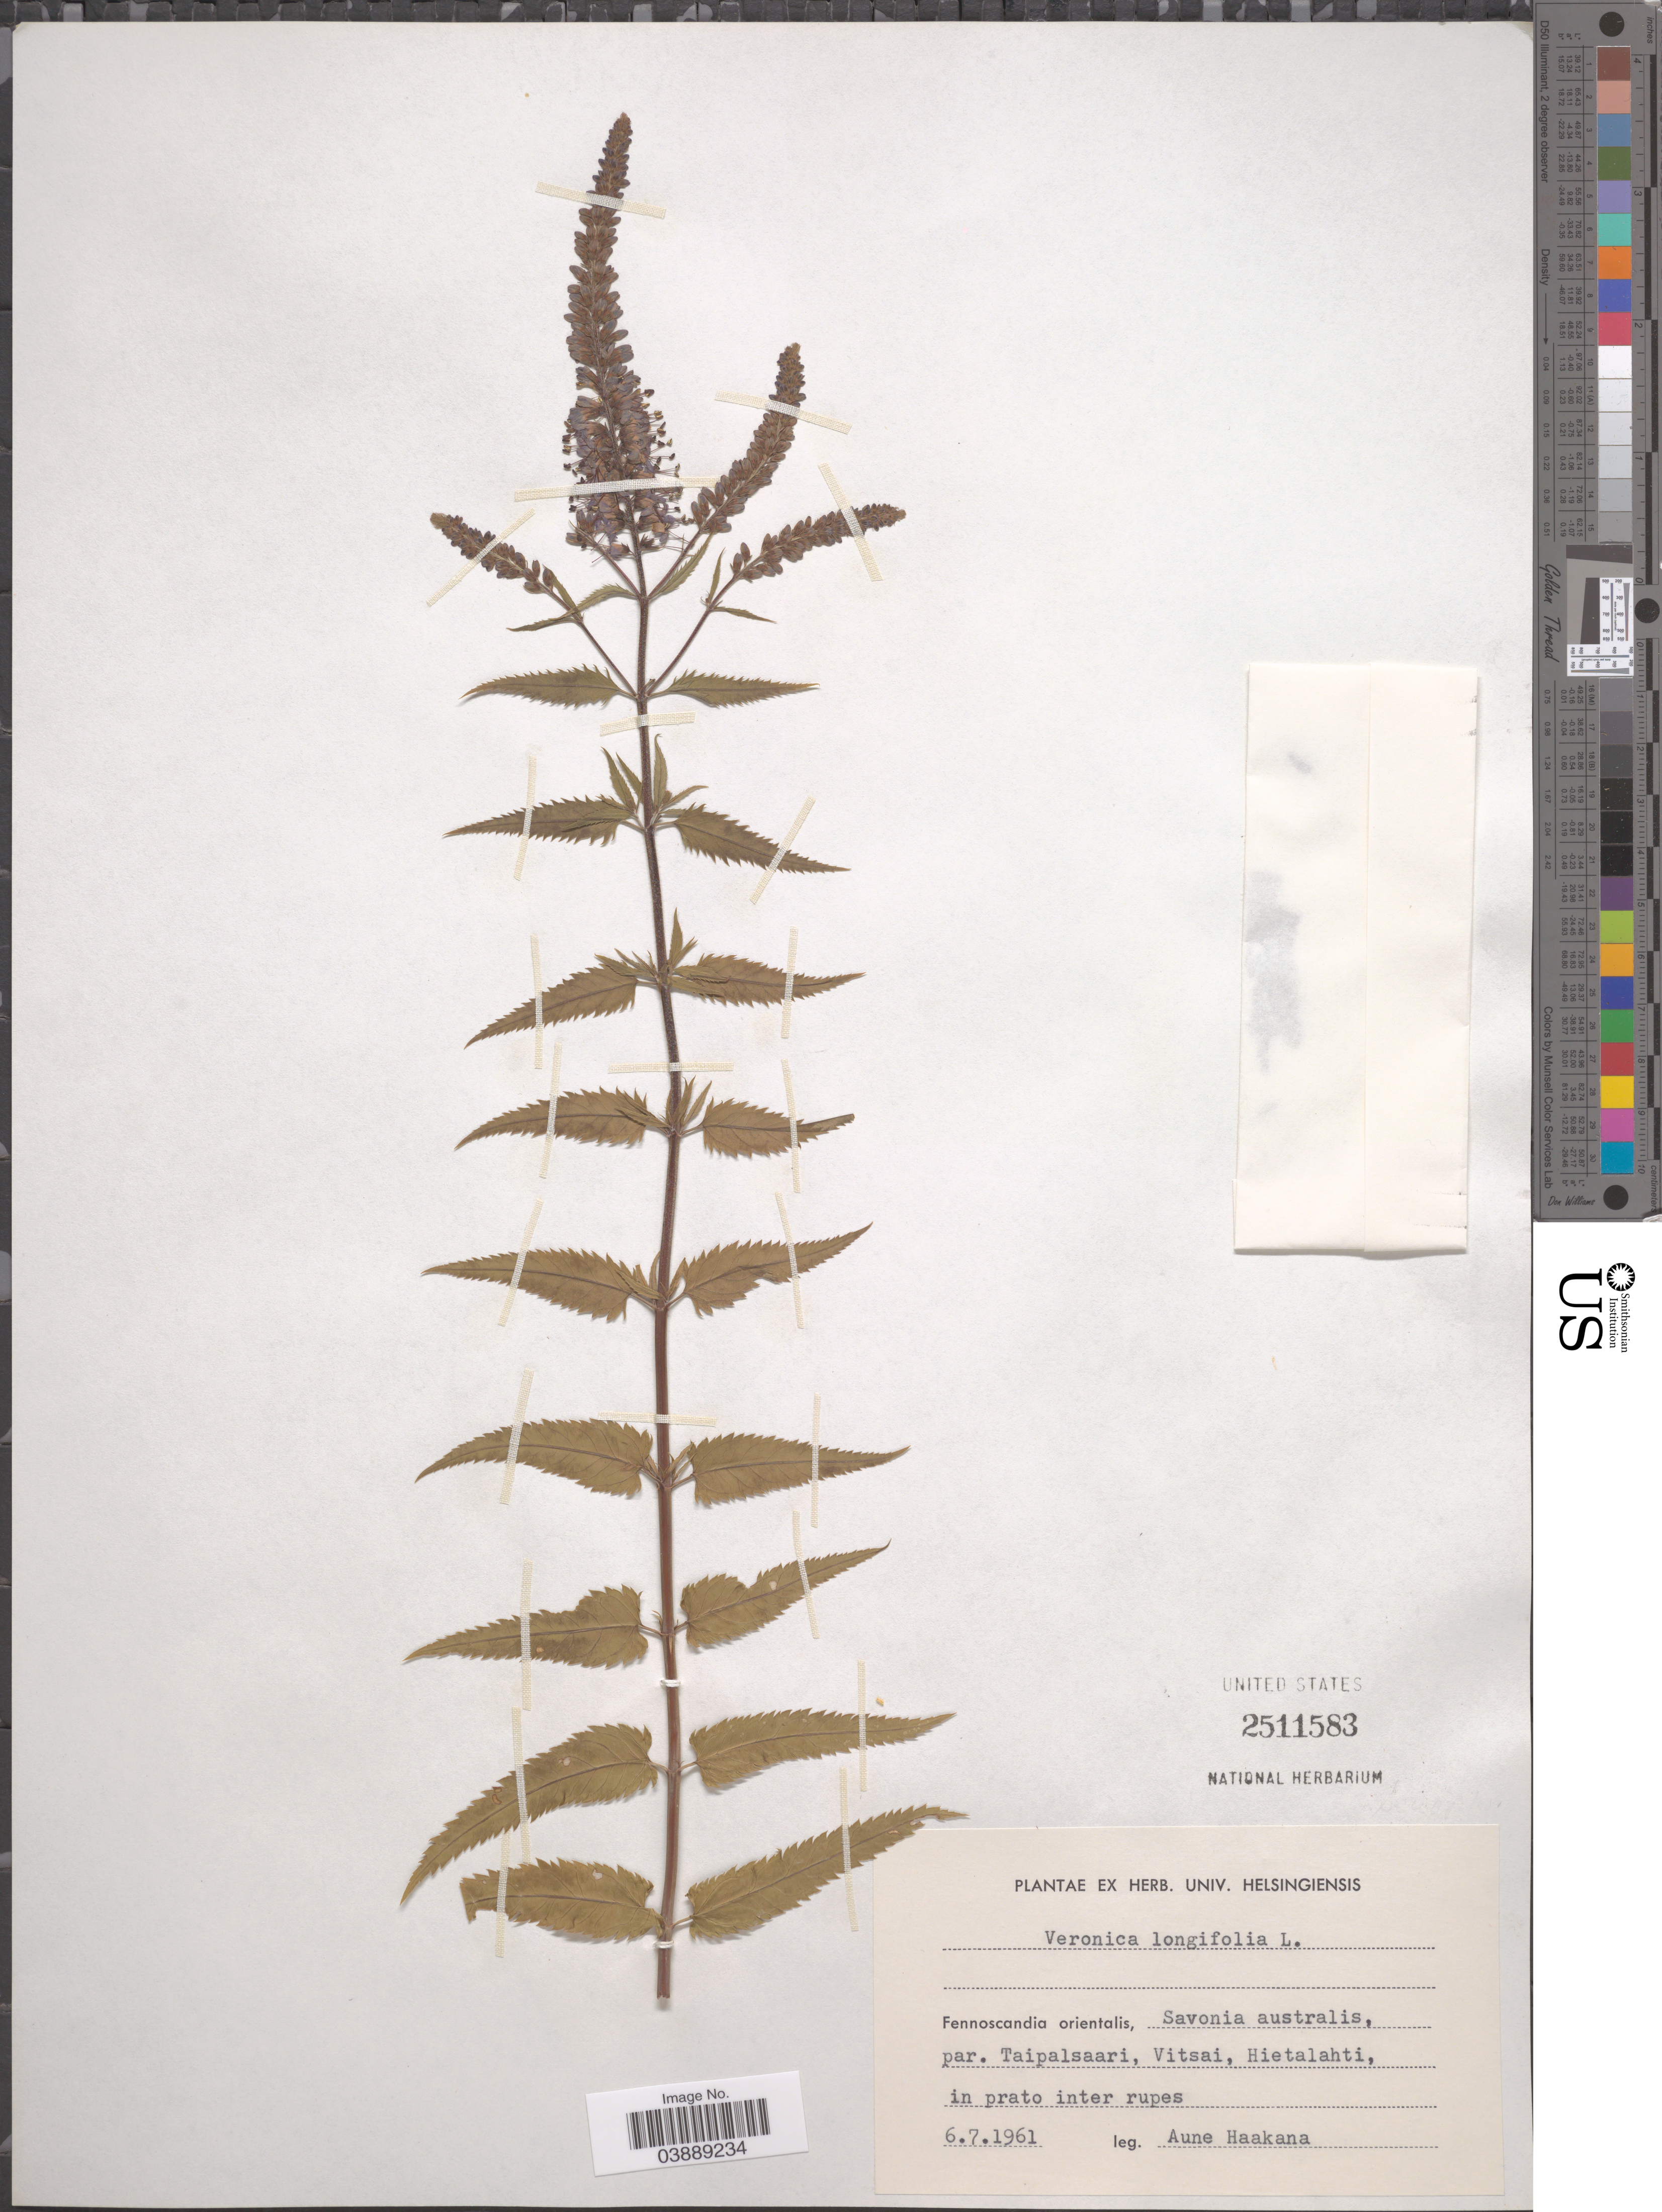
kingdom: Plantae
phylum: Tracheophyta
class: Magnoliopsida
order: Lamiales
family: Plantaginaceae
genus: Veronica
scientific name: Veronica longifolia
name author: L.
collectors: A. Haakana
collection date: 1961-07-06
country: Finland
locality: Fennoscandia orientalis, Savonia australis, par. Taipalsaari, Vitsai, Hietalahti, in prato inter rupes.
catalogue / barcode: US 2511583